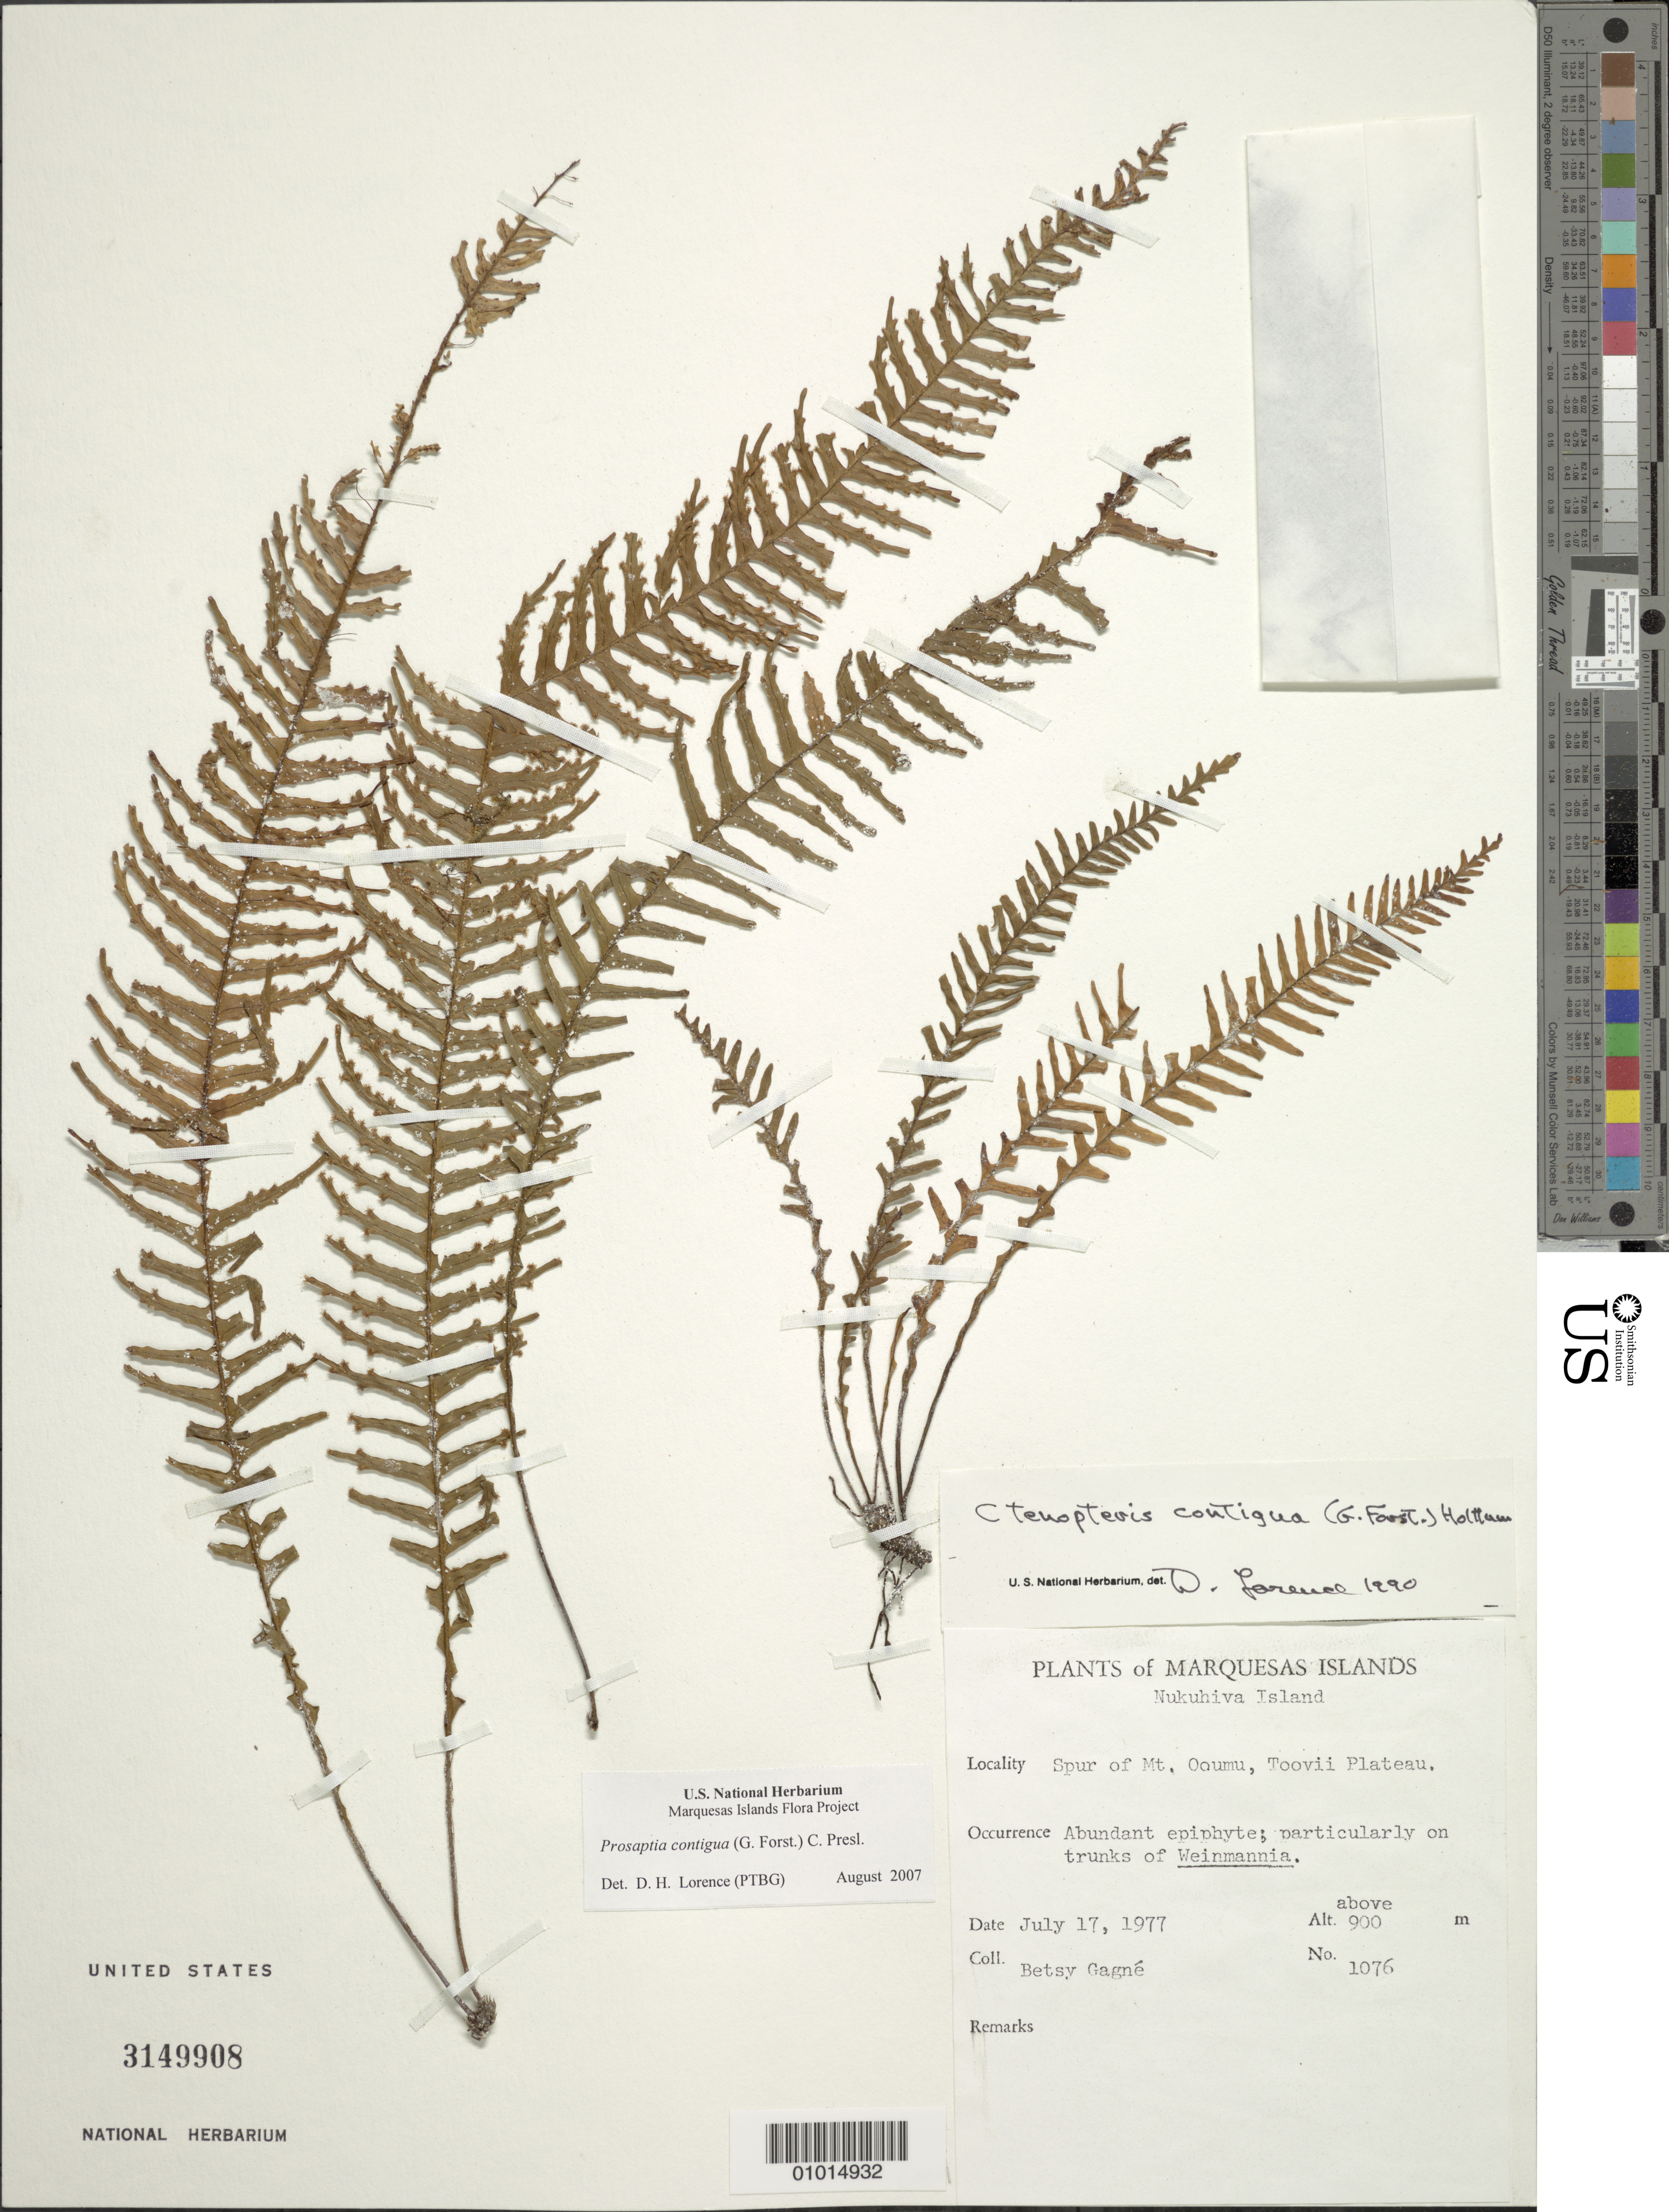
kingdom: Plantae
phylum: Tracheophyta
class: Polypodiopsida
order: Polypodiales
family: Polypodiaceae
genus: Prosaptia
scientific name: Prosaptia contigua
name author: (G. Forst.) Presl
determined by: Lorence, David H., (PTBG), National Tropical Botanical Garden (UNITED STATES)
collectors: B. H. Gagné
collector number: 1076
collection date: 1977-07-17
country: French Polynesia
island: Nuku Hiva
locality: Toovii Plateau, spur of Mt. Ooumu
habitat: Abundant epiphyte, particularly on trunks of Weinmannia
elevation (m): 900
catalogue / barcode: US 3149908